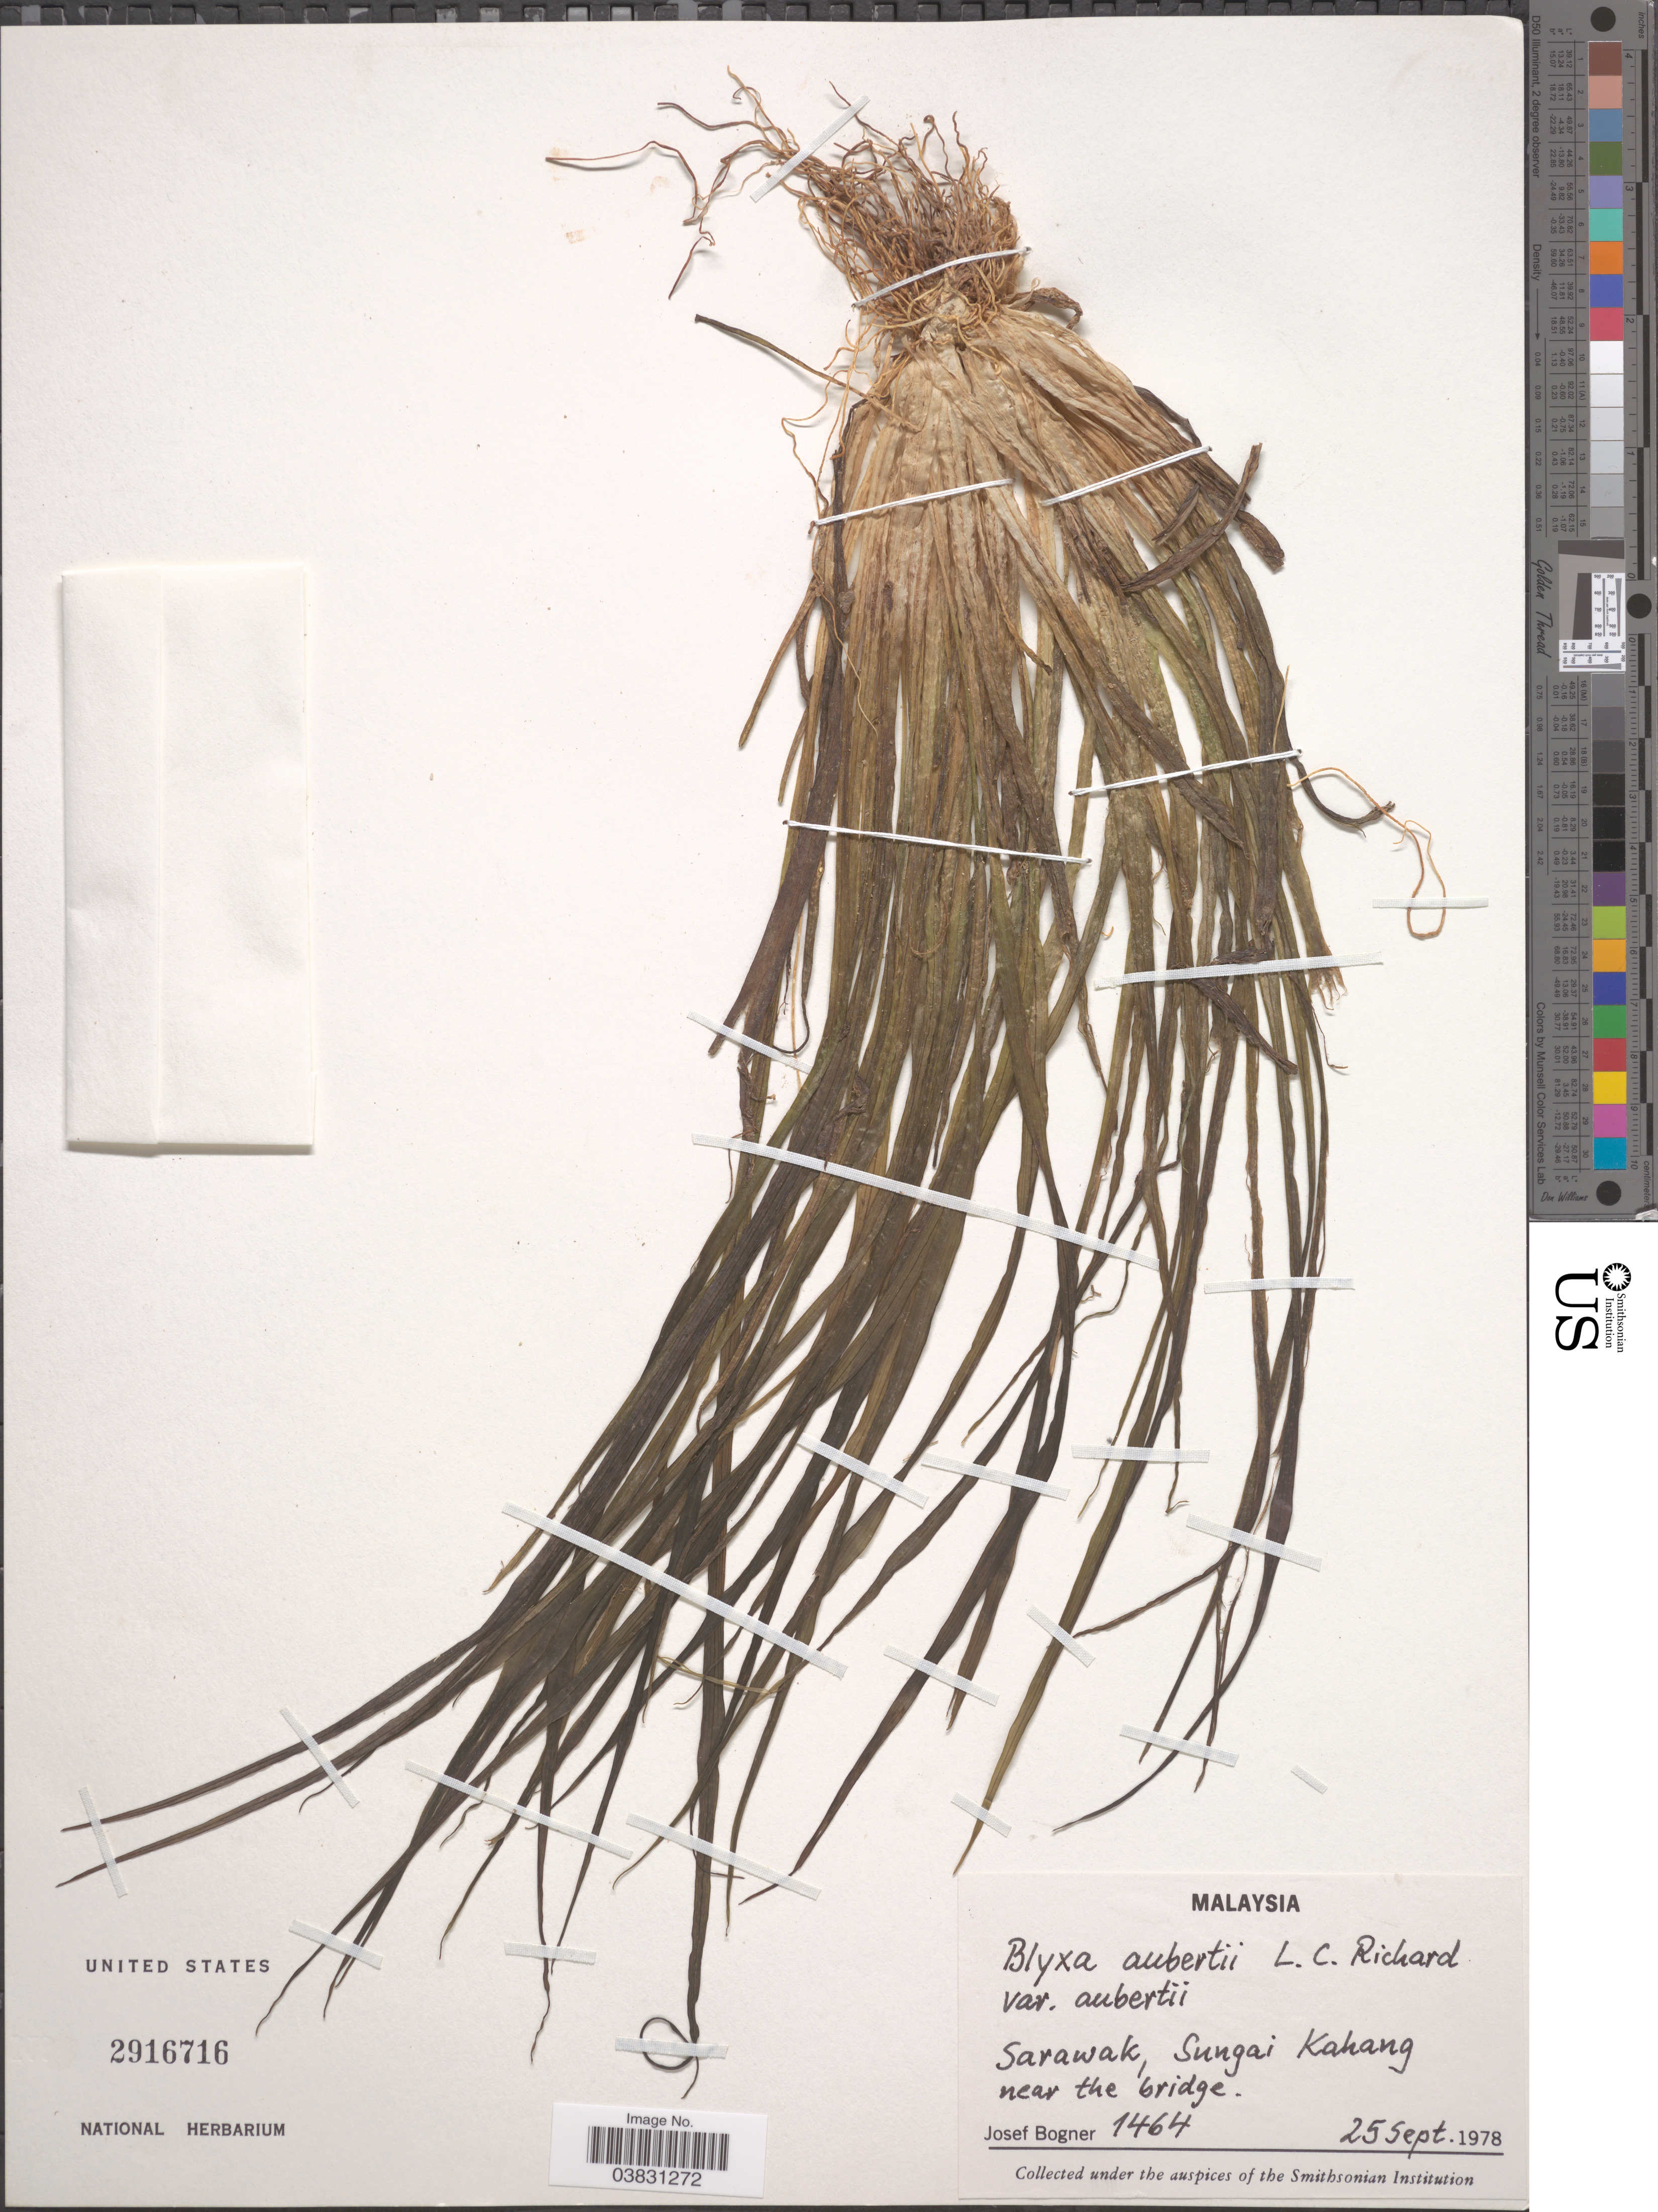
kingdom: Plantae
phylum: Tracheophyta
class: Liliopsida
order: Alismatales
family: Hydrocharitaceae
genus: Blyxa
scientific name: Blyxa aubertii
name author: Rich.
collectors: J. Bogner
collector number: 1464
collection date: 1978-09-25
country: Malaysia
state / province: Sarawak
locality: Sungai Kahang near the bridge.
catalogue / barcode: US 2916716